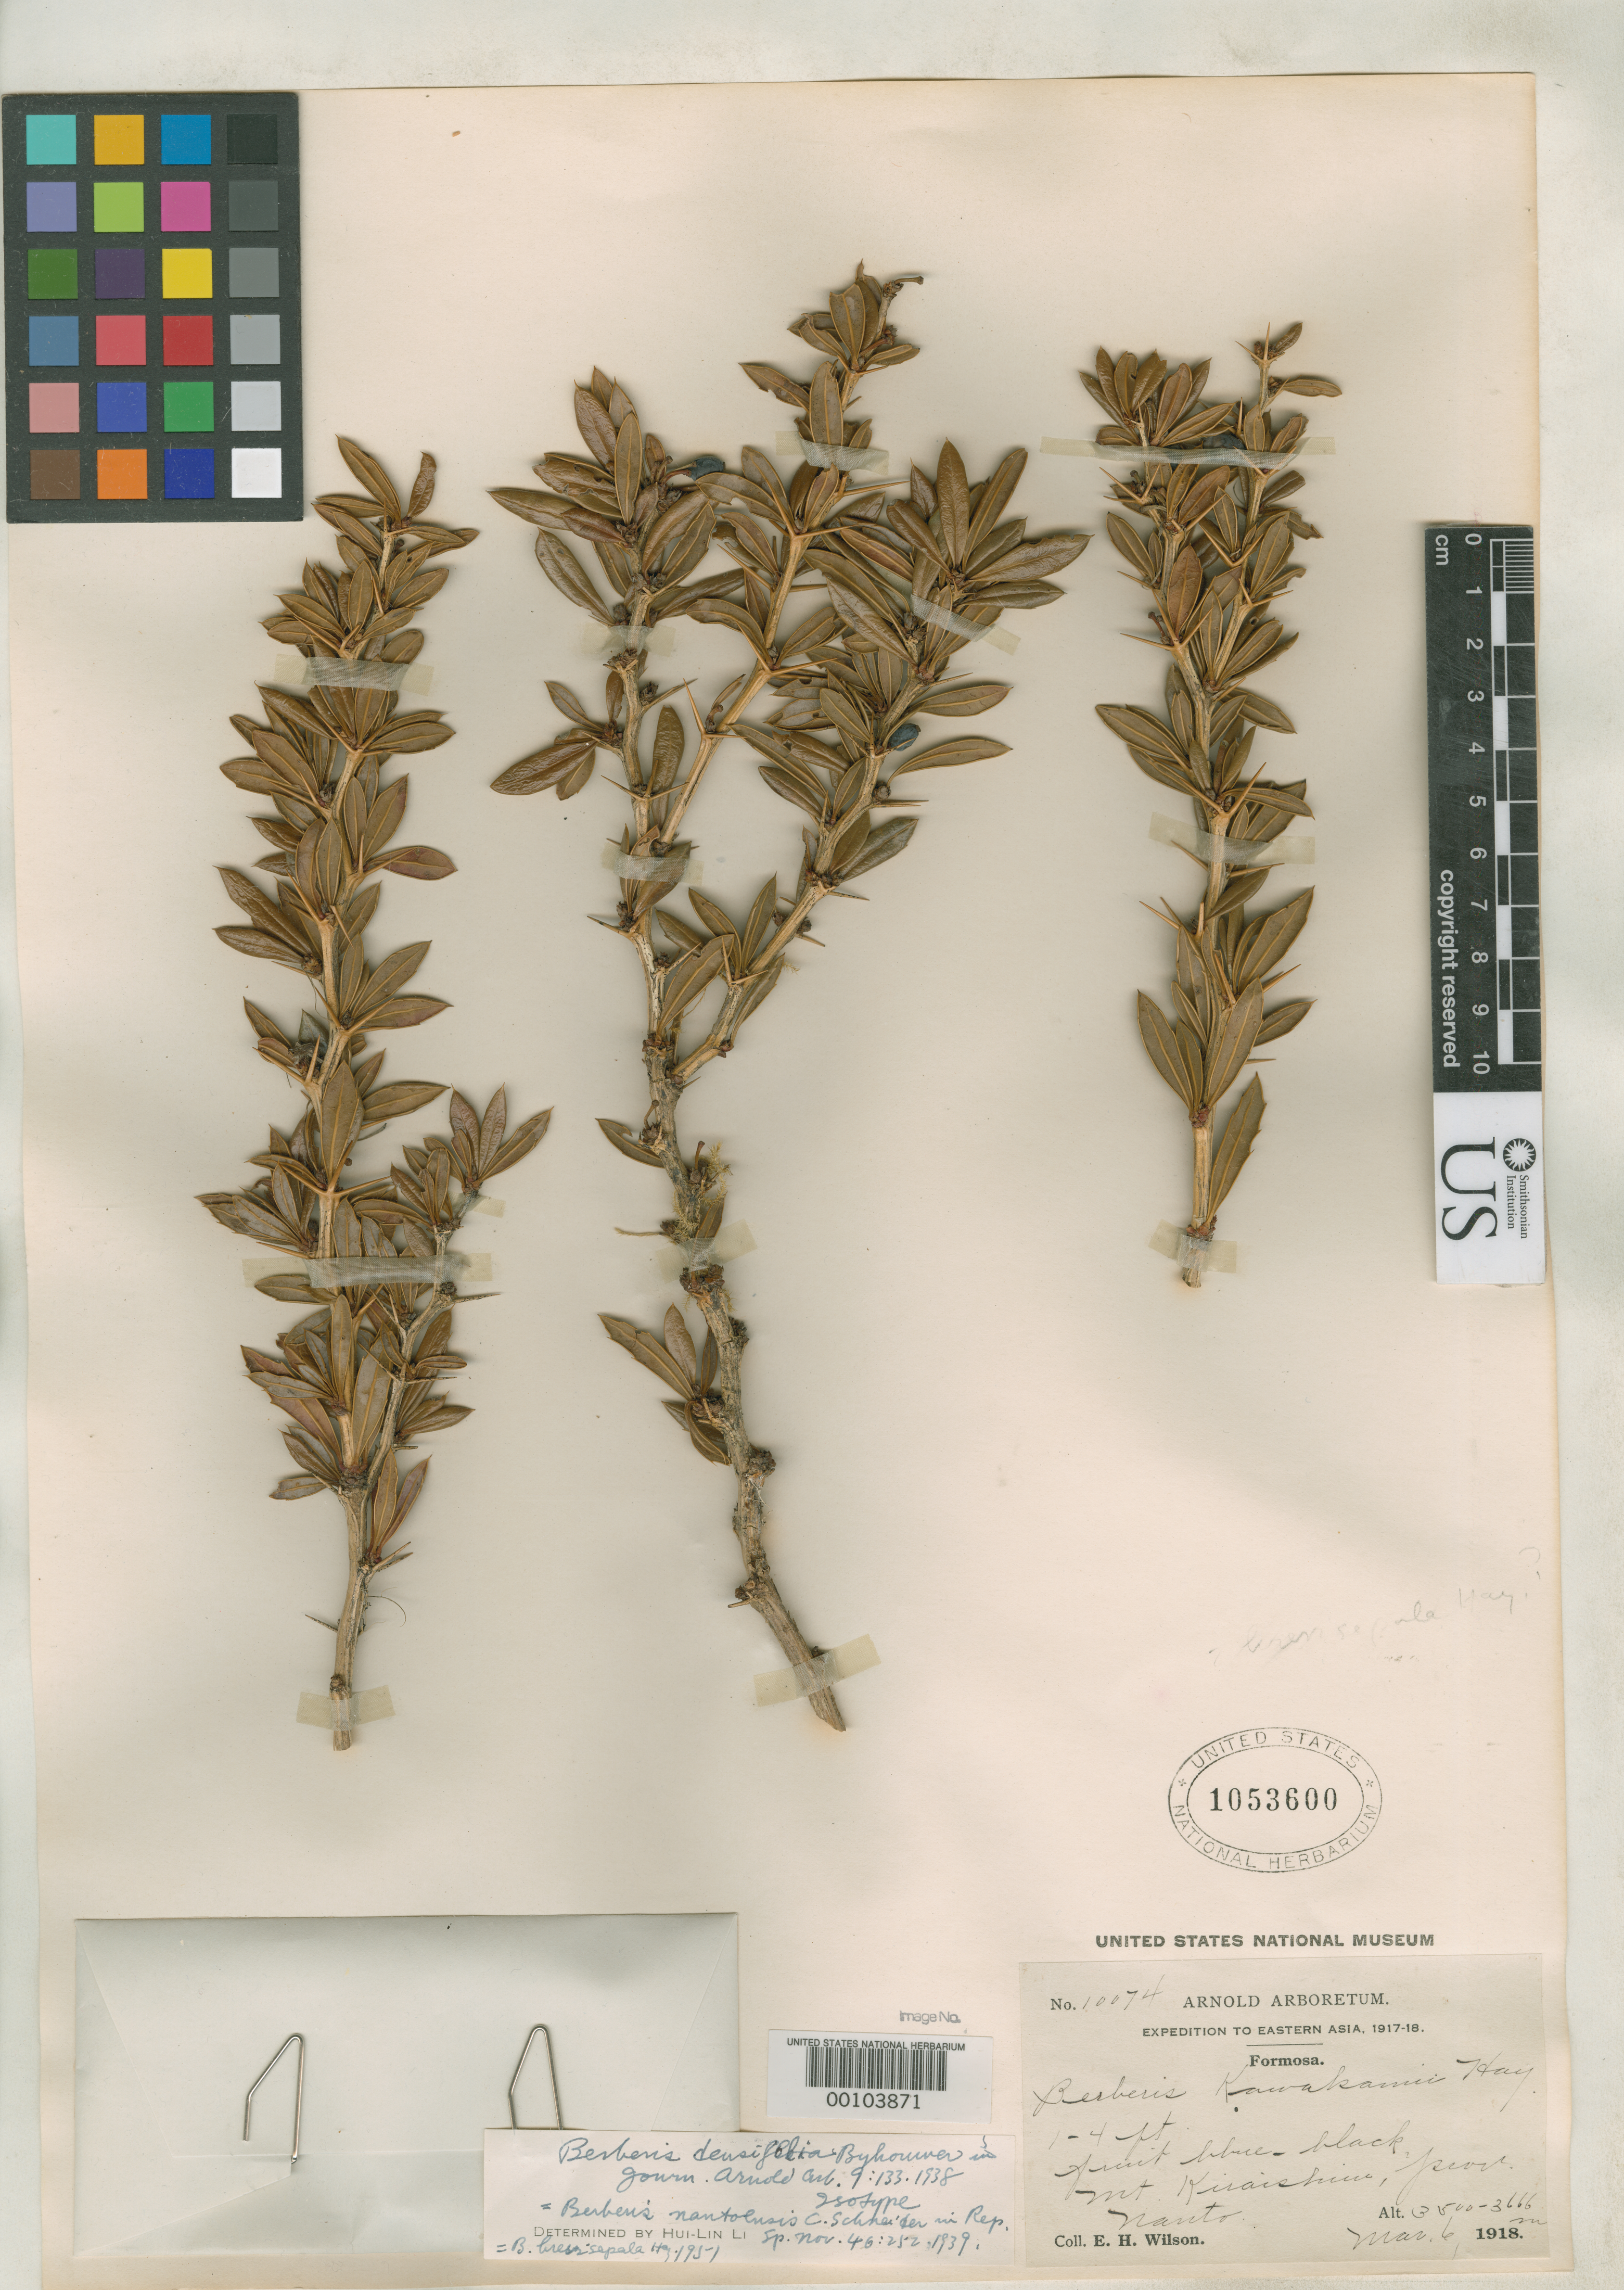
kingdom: Plantae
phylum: Tracheophyta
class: Magnoliopsida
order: Ranunculales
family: Berberidaceae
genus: Berberis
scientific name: Berberis densifolia Bijh., nom. illeg.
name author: Bijh.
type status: Isotype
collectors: E. H. Wilson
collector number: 10074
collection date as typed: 06 Mar 1918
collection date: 1918-03-06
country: Taiwan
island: Taiwan [Formosa]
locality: Formosa, Mt. Kirashui, prov. Nanto.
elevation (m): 3500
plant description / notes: Later homonym of Berberis densifolia Rusby (1920).; Also a type of Berberis nantoensis C.K. Schneid., nom. nov.; Replacement name for Berberis densifolia Bijh. (1928), non B. densifolia Rusby (1920).; Also a type of Berberis densifolia Bijh., nom. illeg.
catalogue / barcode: US 1053600